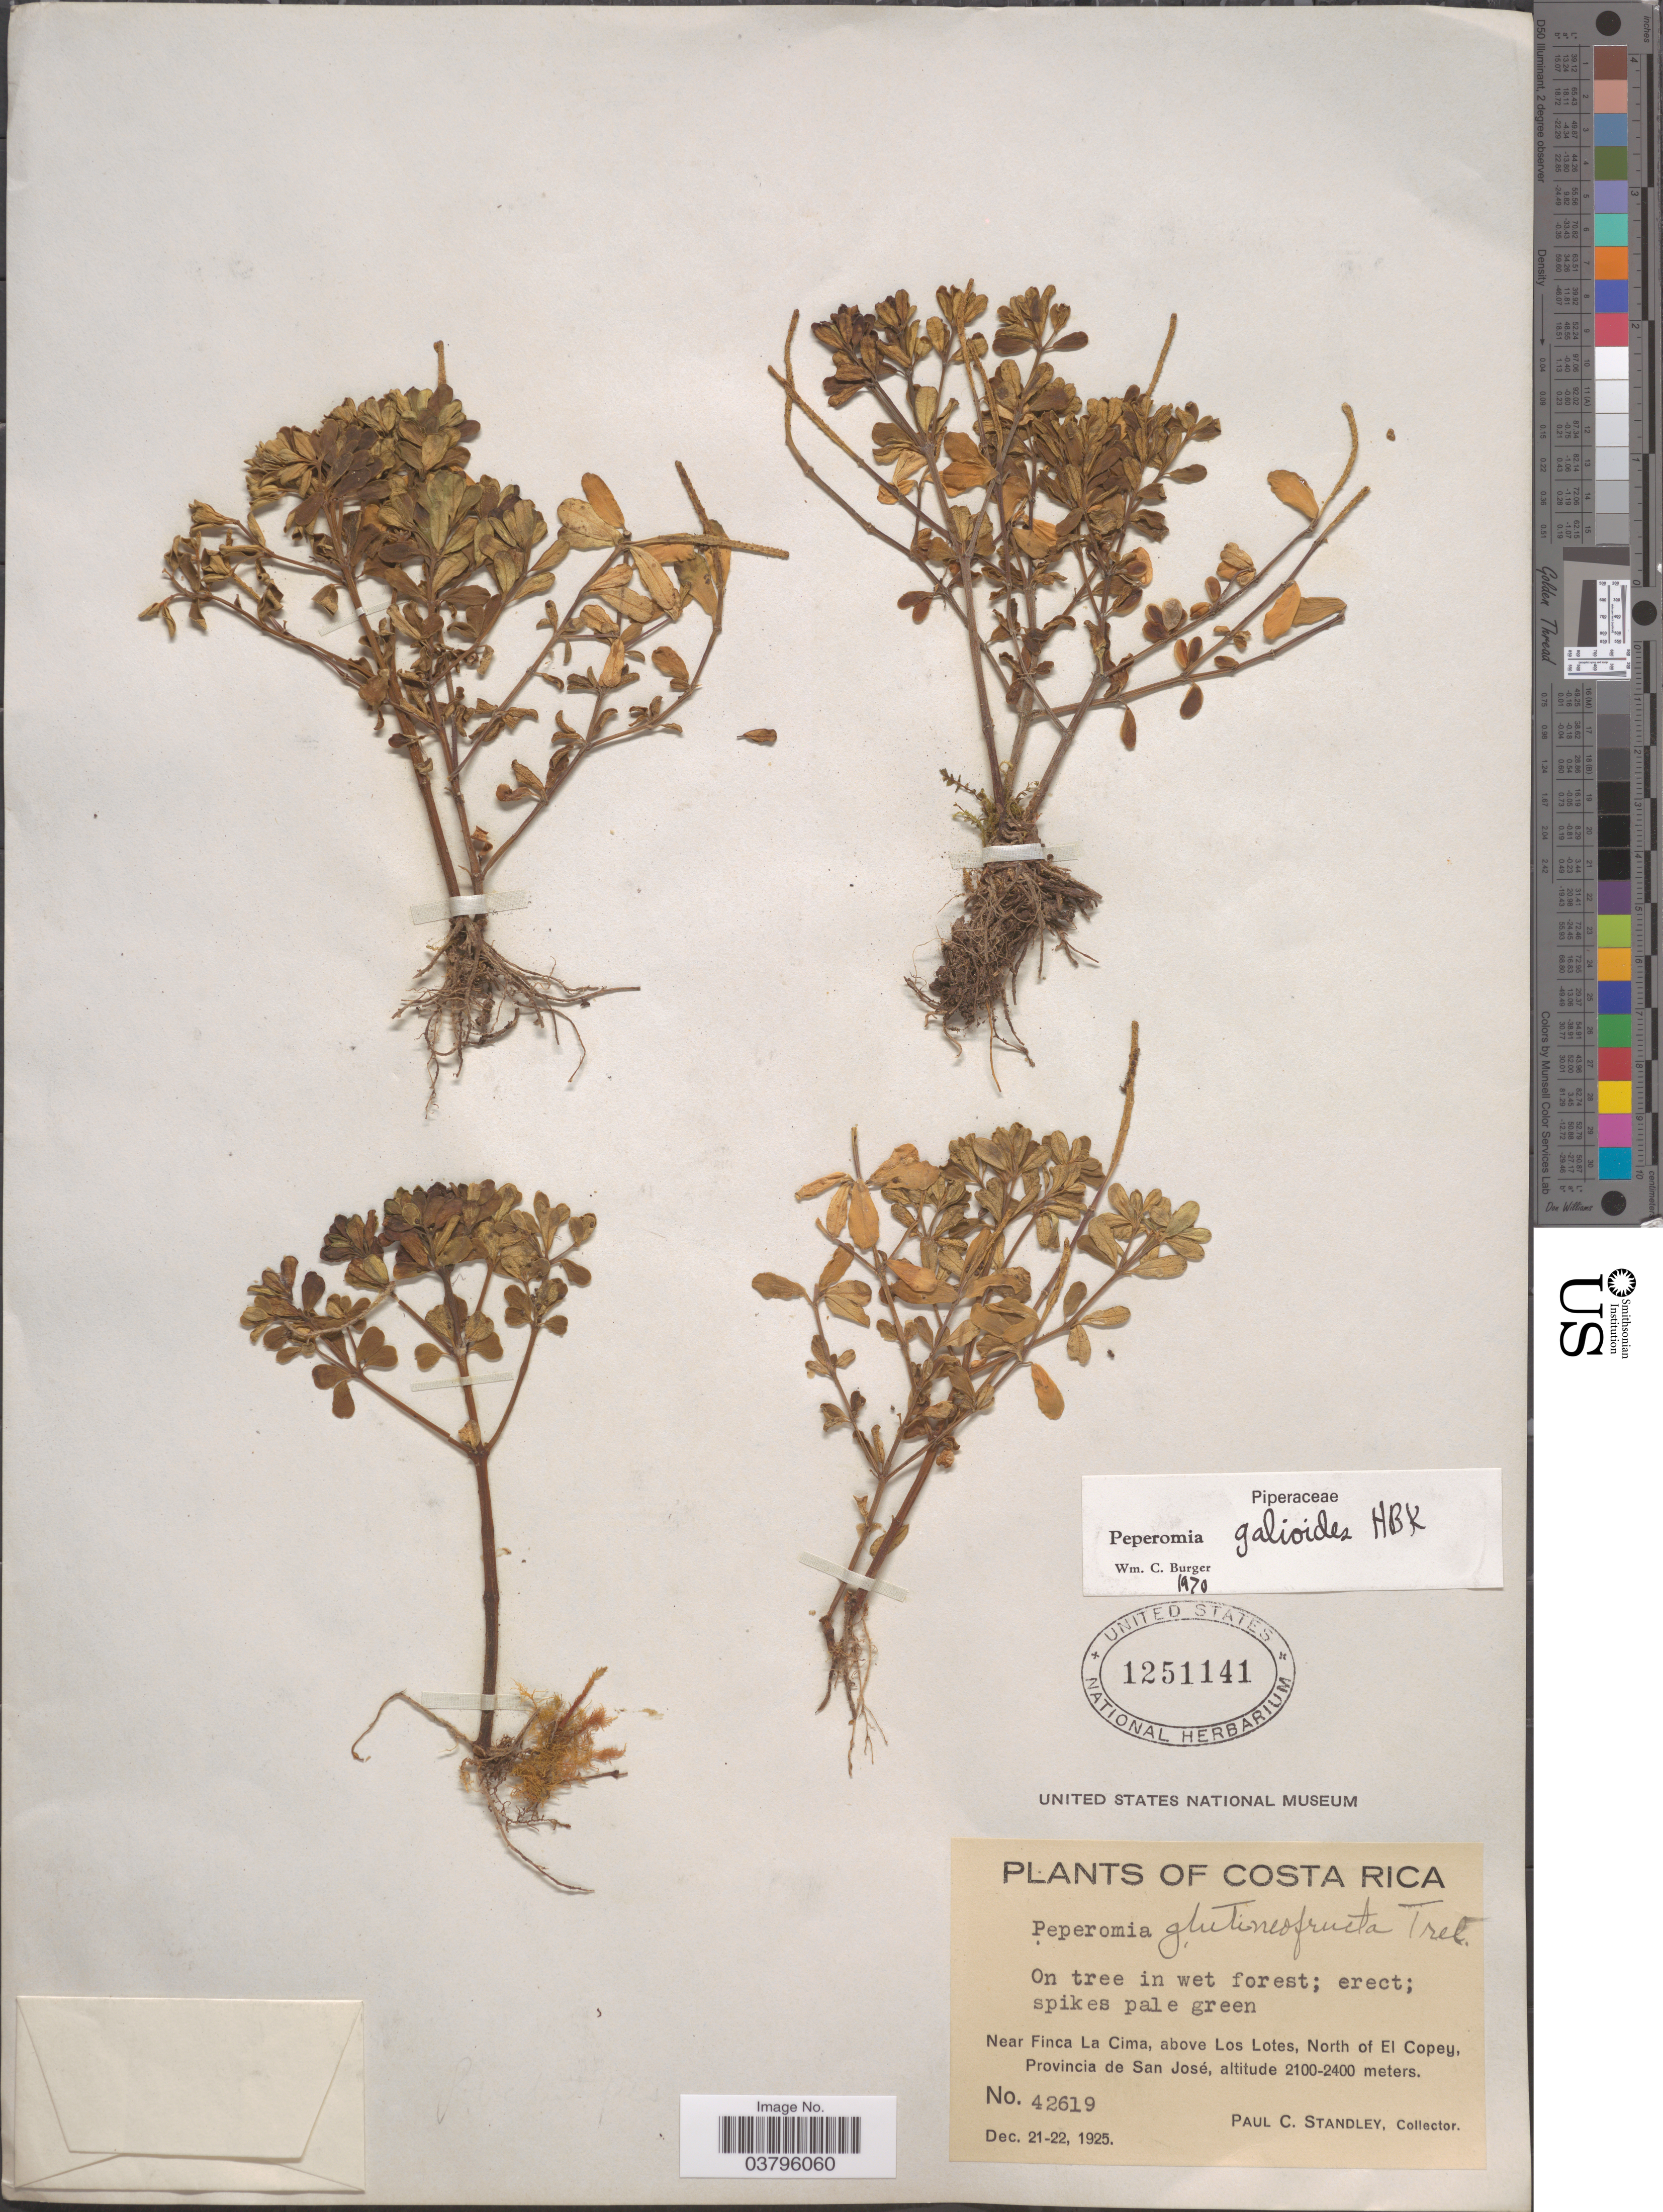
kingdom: Plantae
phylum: Tracheophyta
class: Magnoliopsida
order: Piperales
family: Piperaceae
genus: Peperomia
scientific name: Peperomia leptophylla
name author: Miq.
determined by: Jiménez, José Estaban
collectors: P. C. Standley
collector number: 42619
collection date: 1925-12-21/1925-12-22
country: Costa Rica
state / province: San José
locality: Near Finca La Cima, above Los Lotes, North of El Copey.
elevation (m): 2100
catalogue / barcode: US 1251141